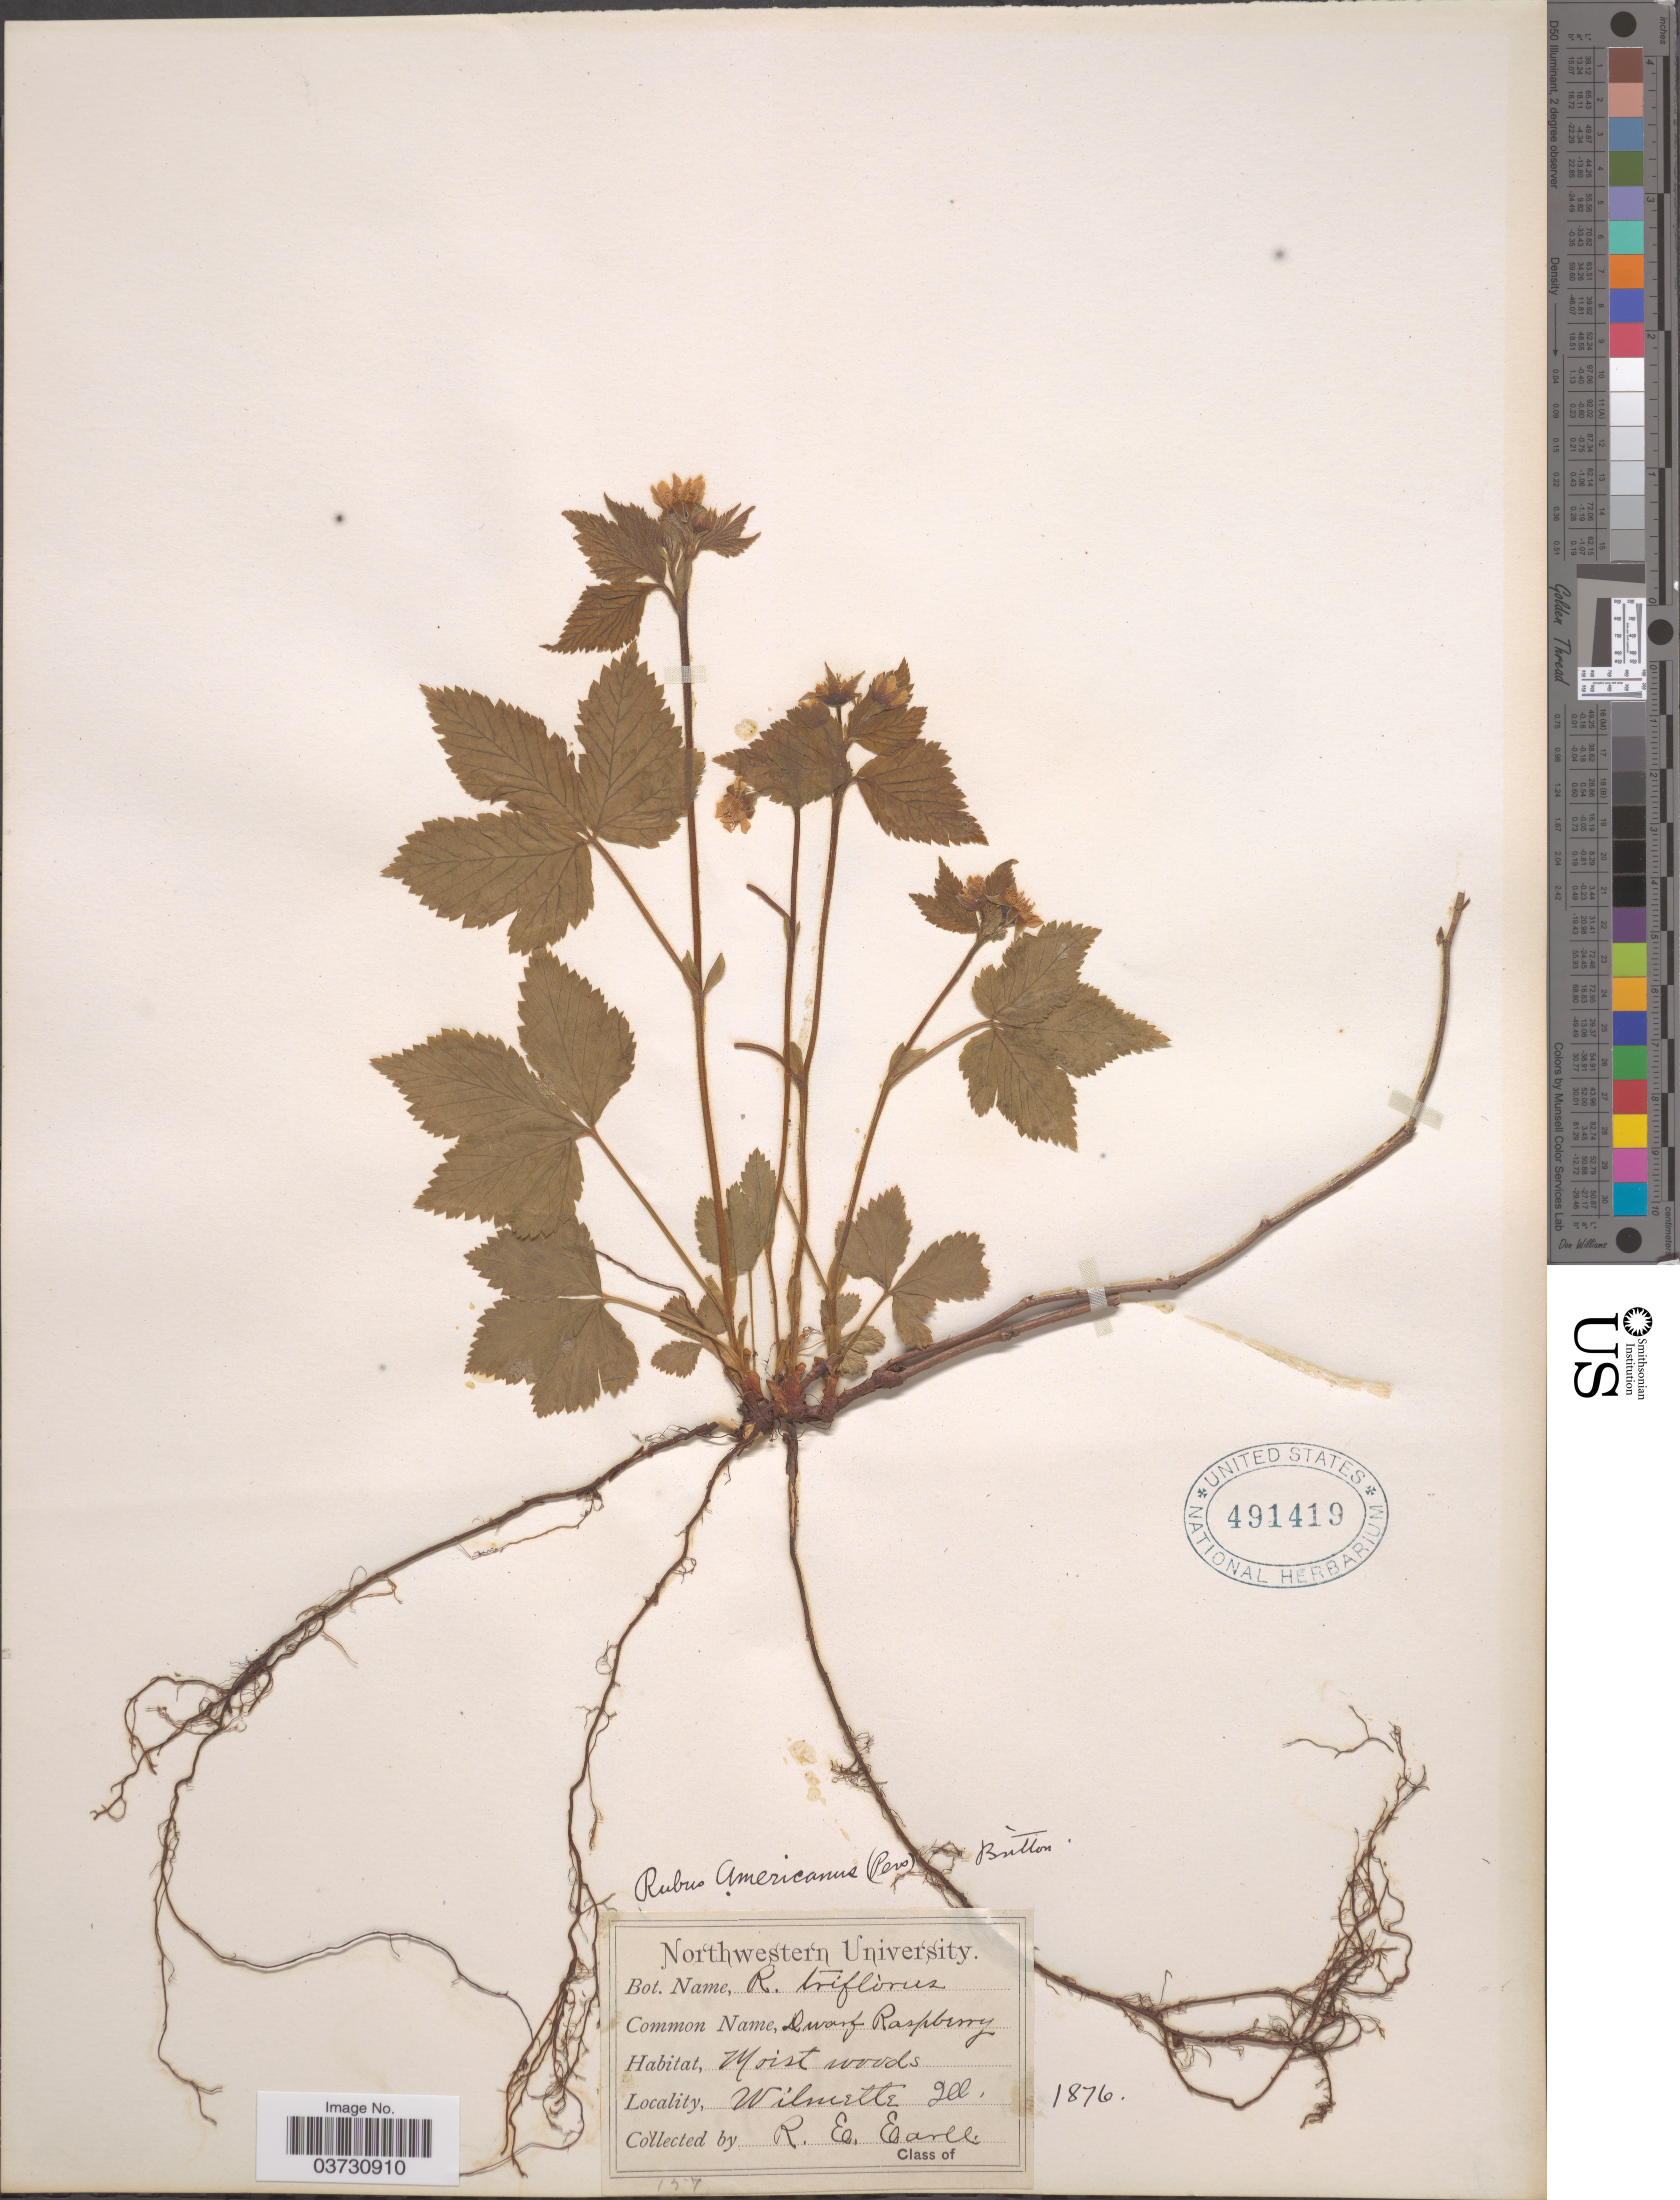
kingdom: Plantae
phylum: Tracheophyta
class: Magnoliopsida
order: Rosales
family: Rosaceae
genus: Rubus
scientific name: Rubus pubescens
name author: Raf.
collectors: R. Earle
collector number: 157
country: United States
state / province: Illinois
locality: Wilmette.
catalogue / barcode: US 491419